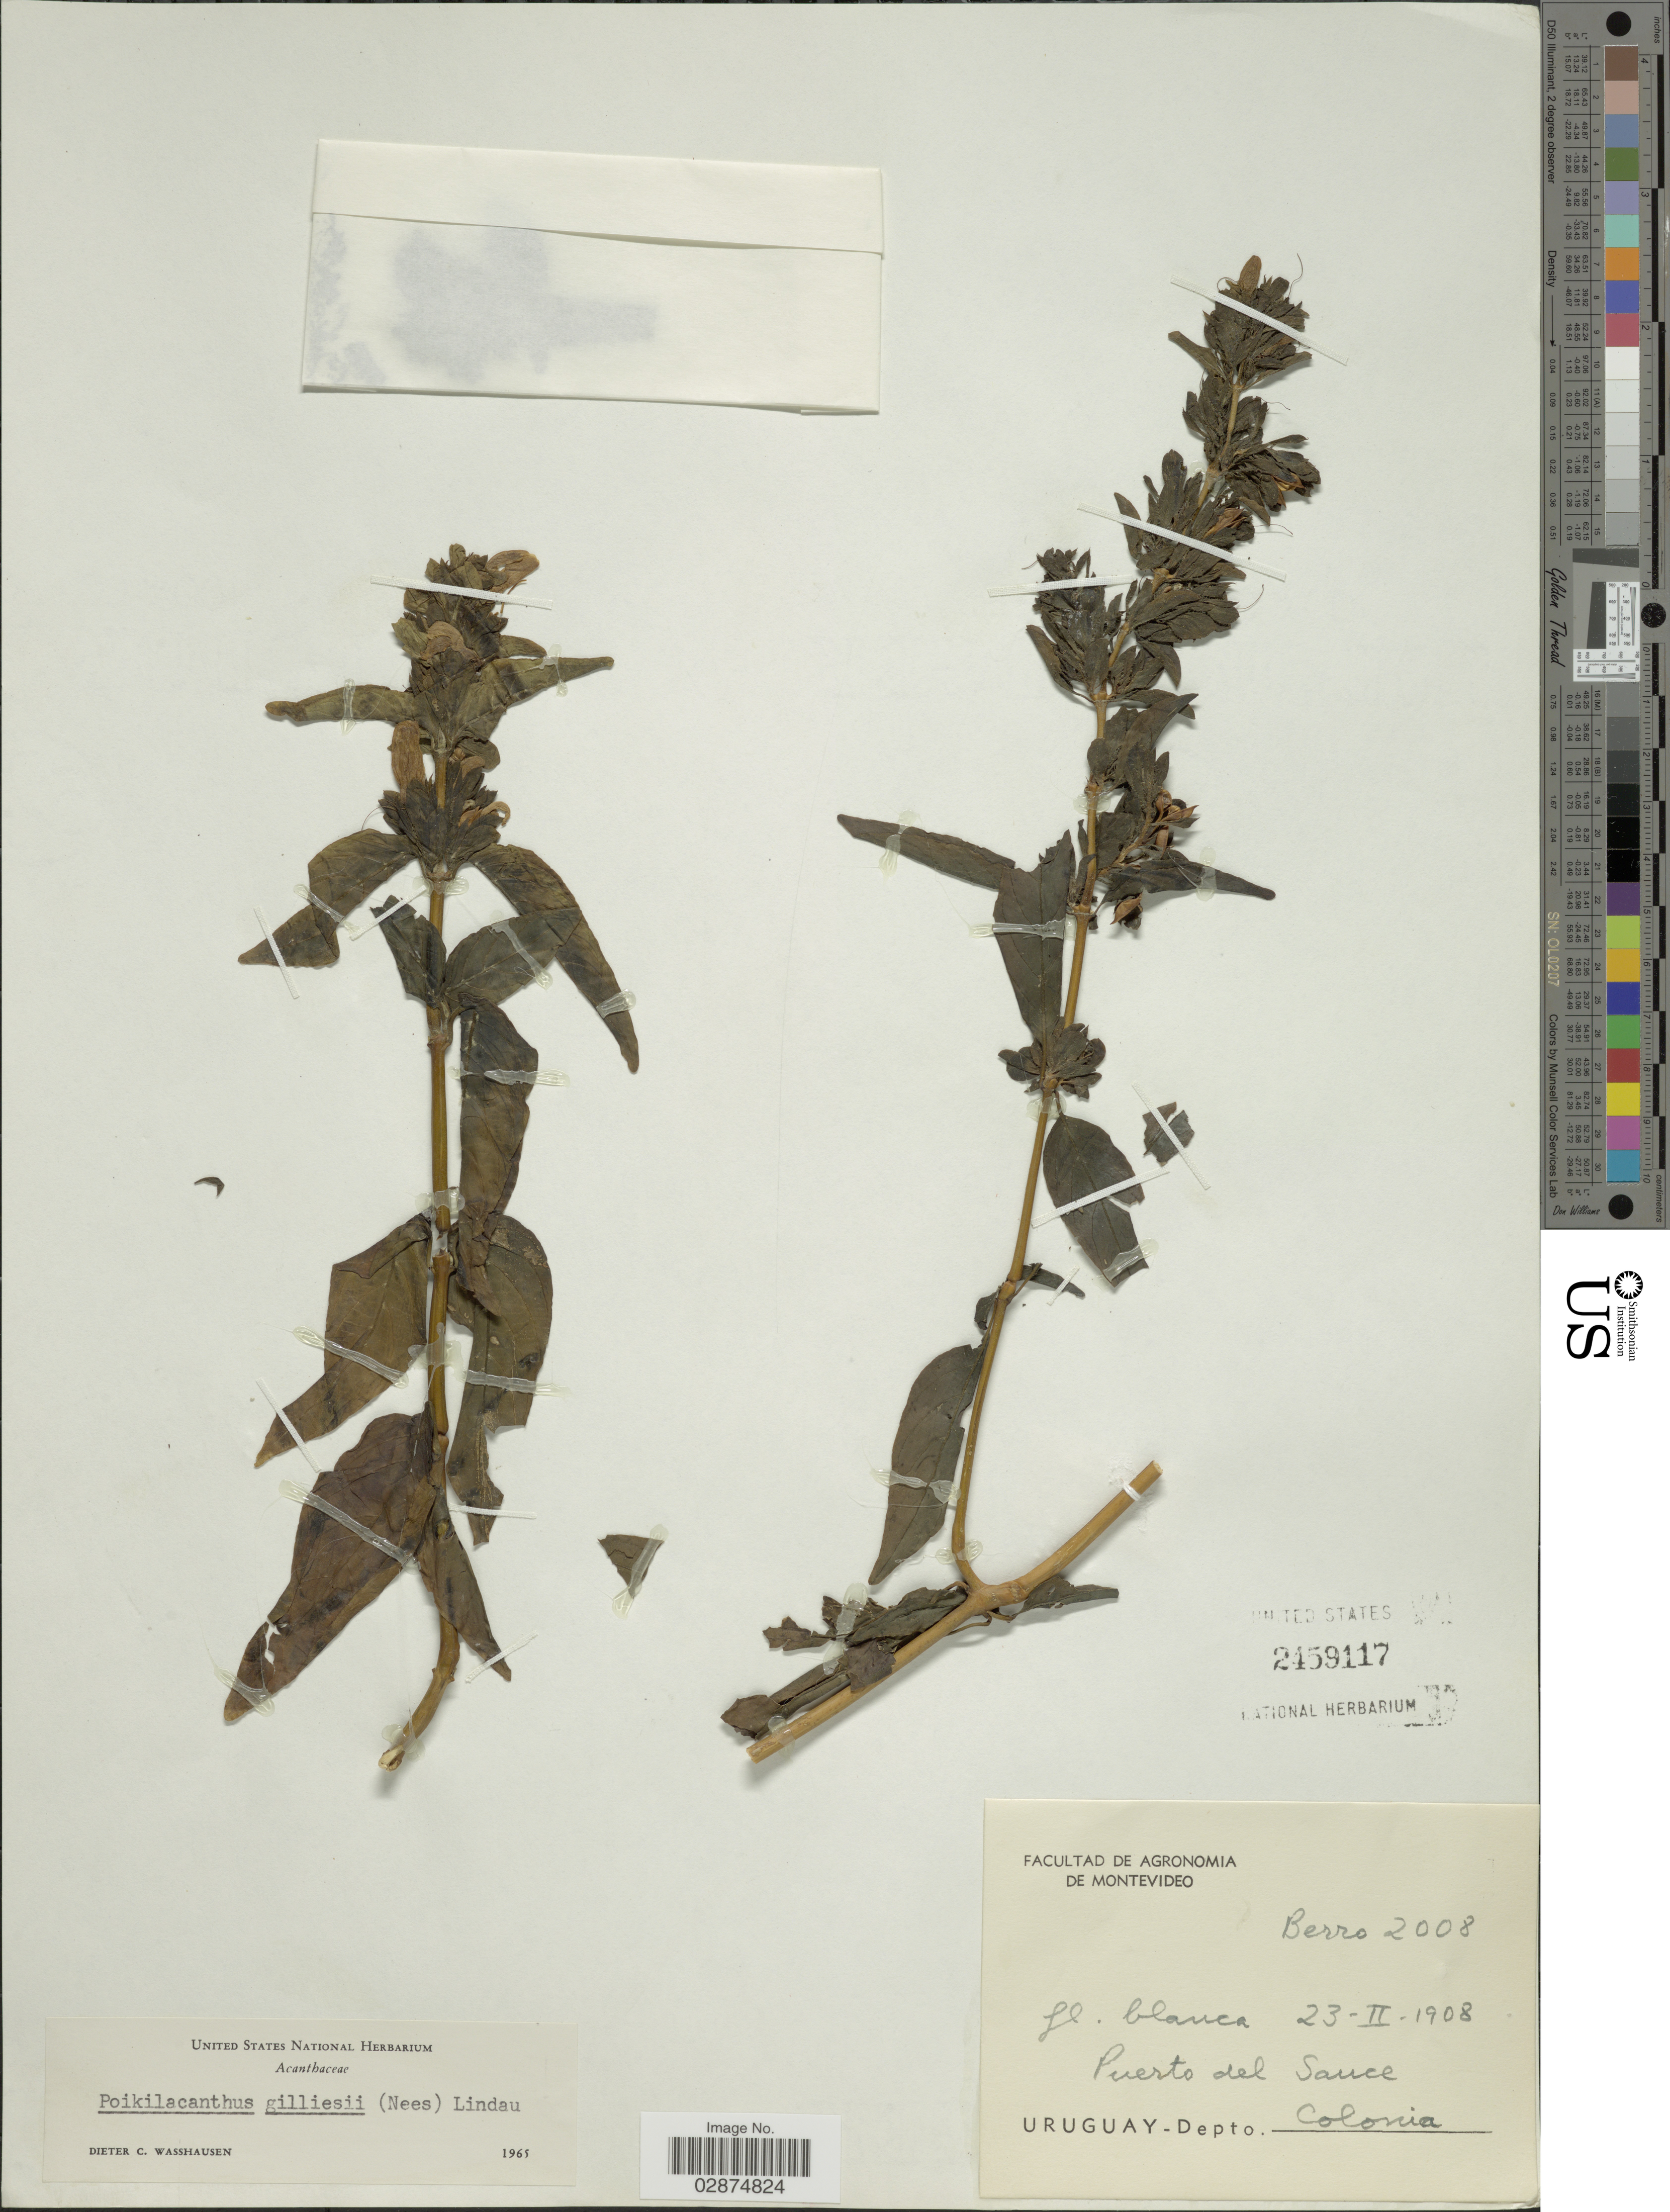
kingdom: Plantae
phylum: Tracheophyta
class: Magnoliopsida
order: Lamiales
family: Acanthaceae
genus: Poikilacanthus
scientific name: Poikilacanthus glandulosus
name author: (Nees) Ariza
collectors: Berro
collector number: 2008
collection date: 1908-02-23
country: Uruguay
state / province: Colonia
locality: Puerto del Sauce. Depto. Colonia.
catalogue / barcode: US 2459117